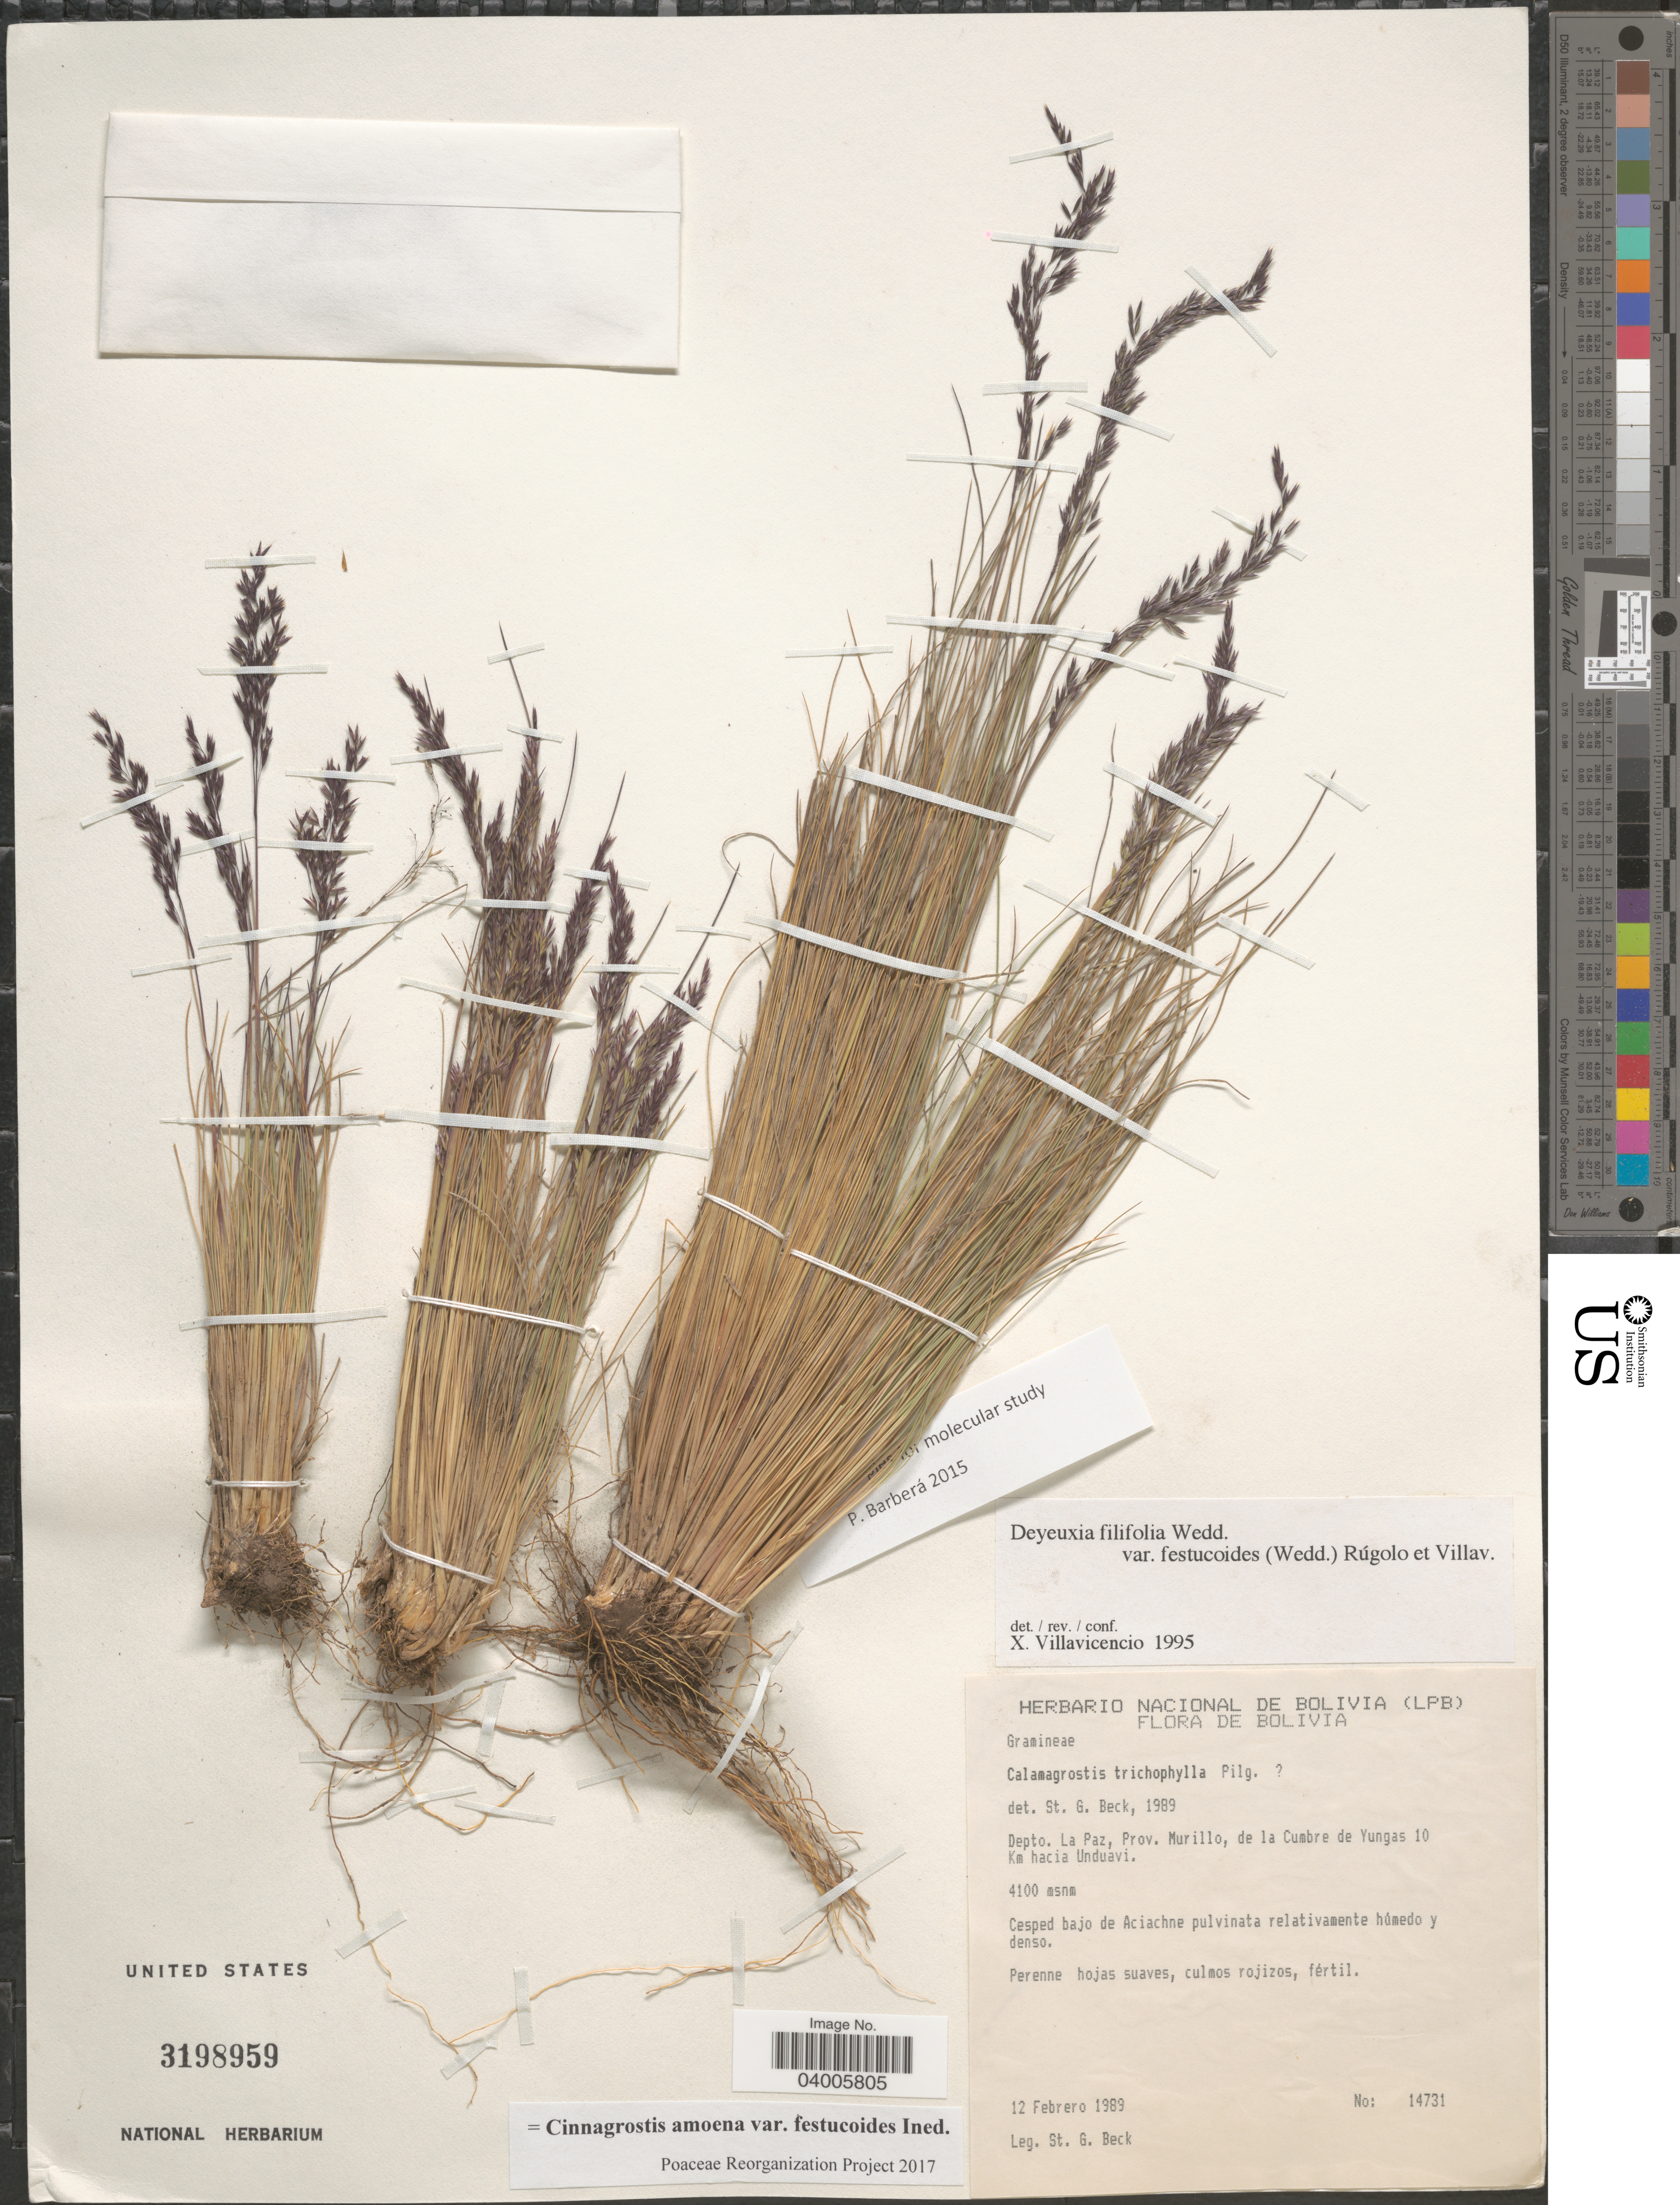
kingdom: Plantae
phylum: Tracheophyta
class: Liliopsida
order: Poales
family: Poaceae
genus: Cinnagrostis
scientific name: Cinnagrostis filifolia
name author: (Wedd.) P.M. Peterson et al.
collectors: S. G. Beck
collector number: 14731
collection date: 1989-02-12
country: Bolivia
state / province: La Paz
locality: Depto. La Paz, Prov. Murillo, de la Cumbre de Yungas 10 Km hacia Unduavi.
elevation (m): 4100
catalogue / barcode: US 3198959